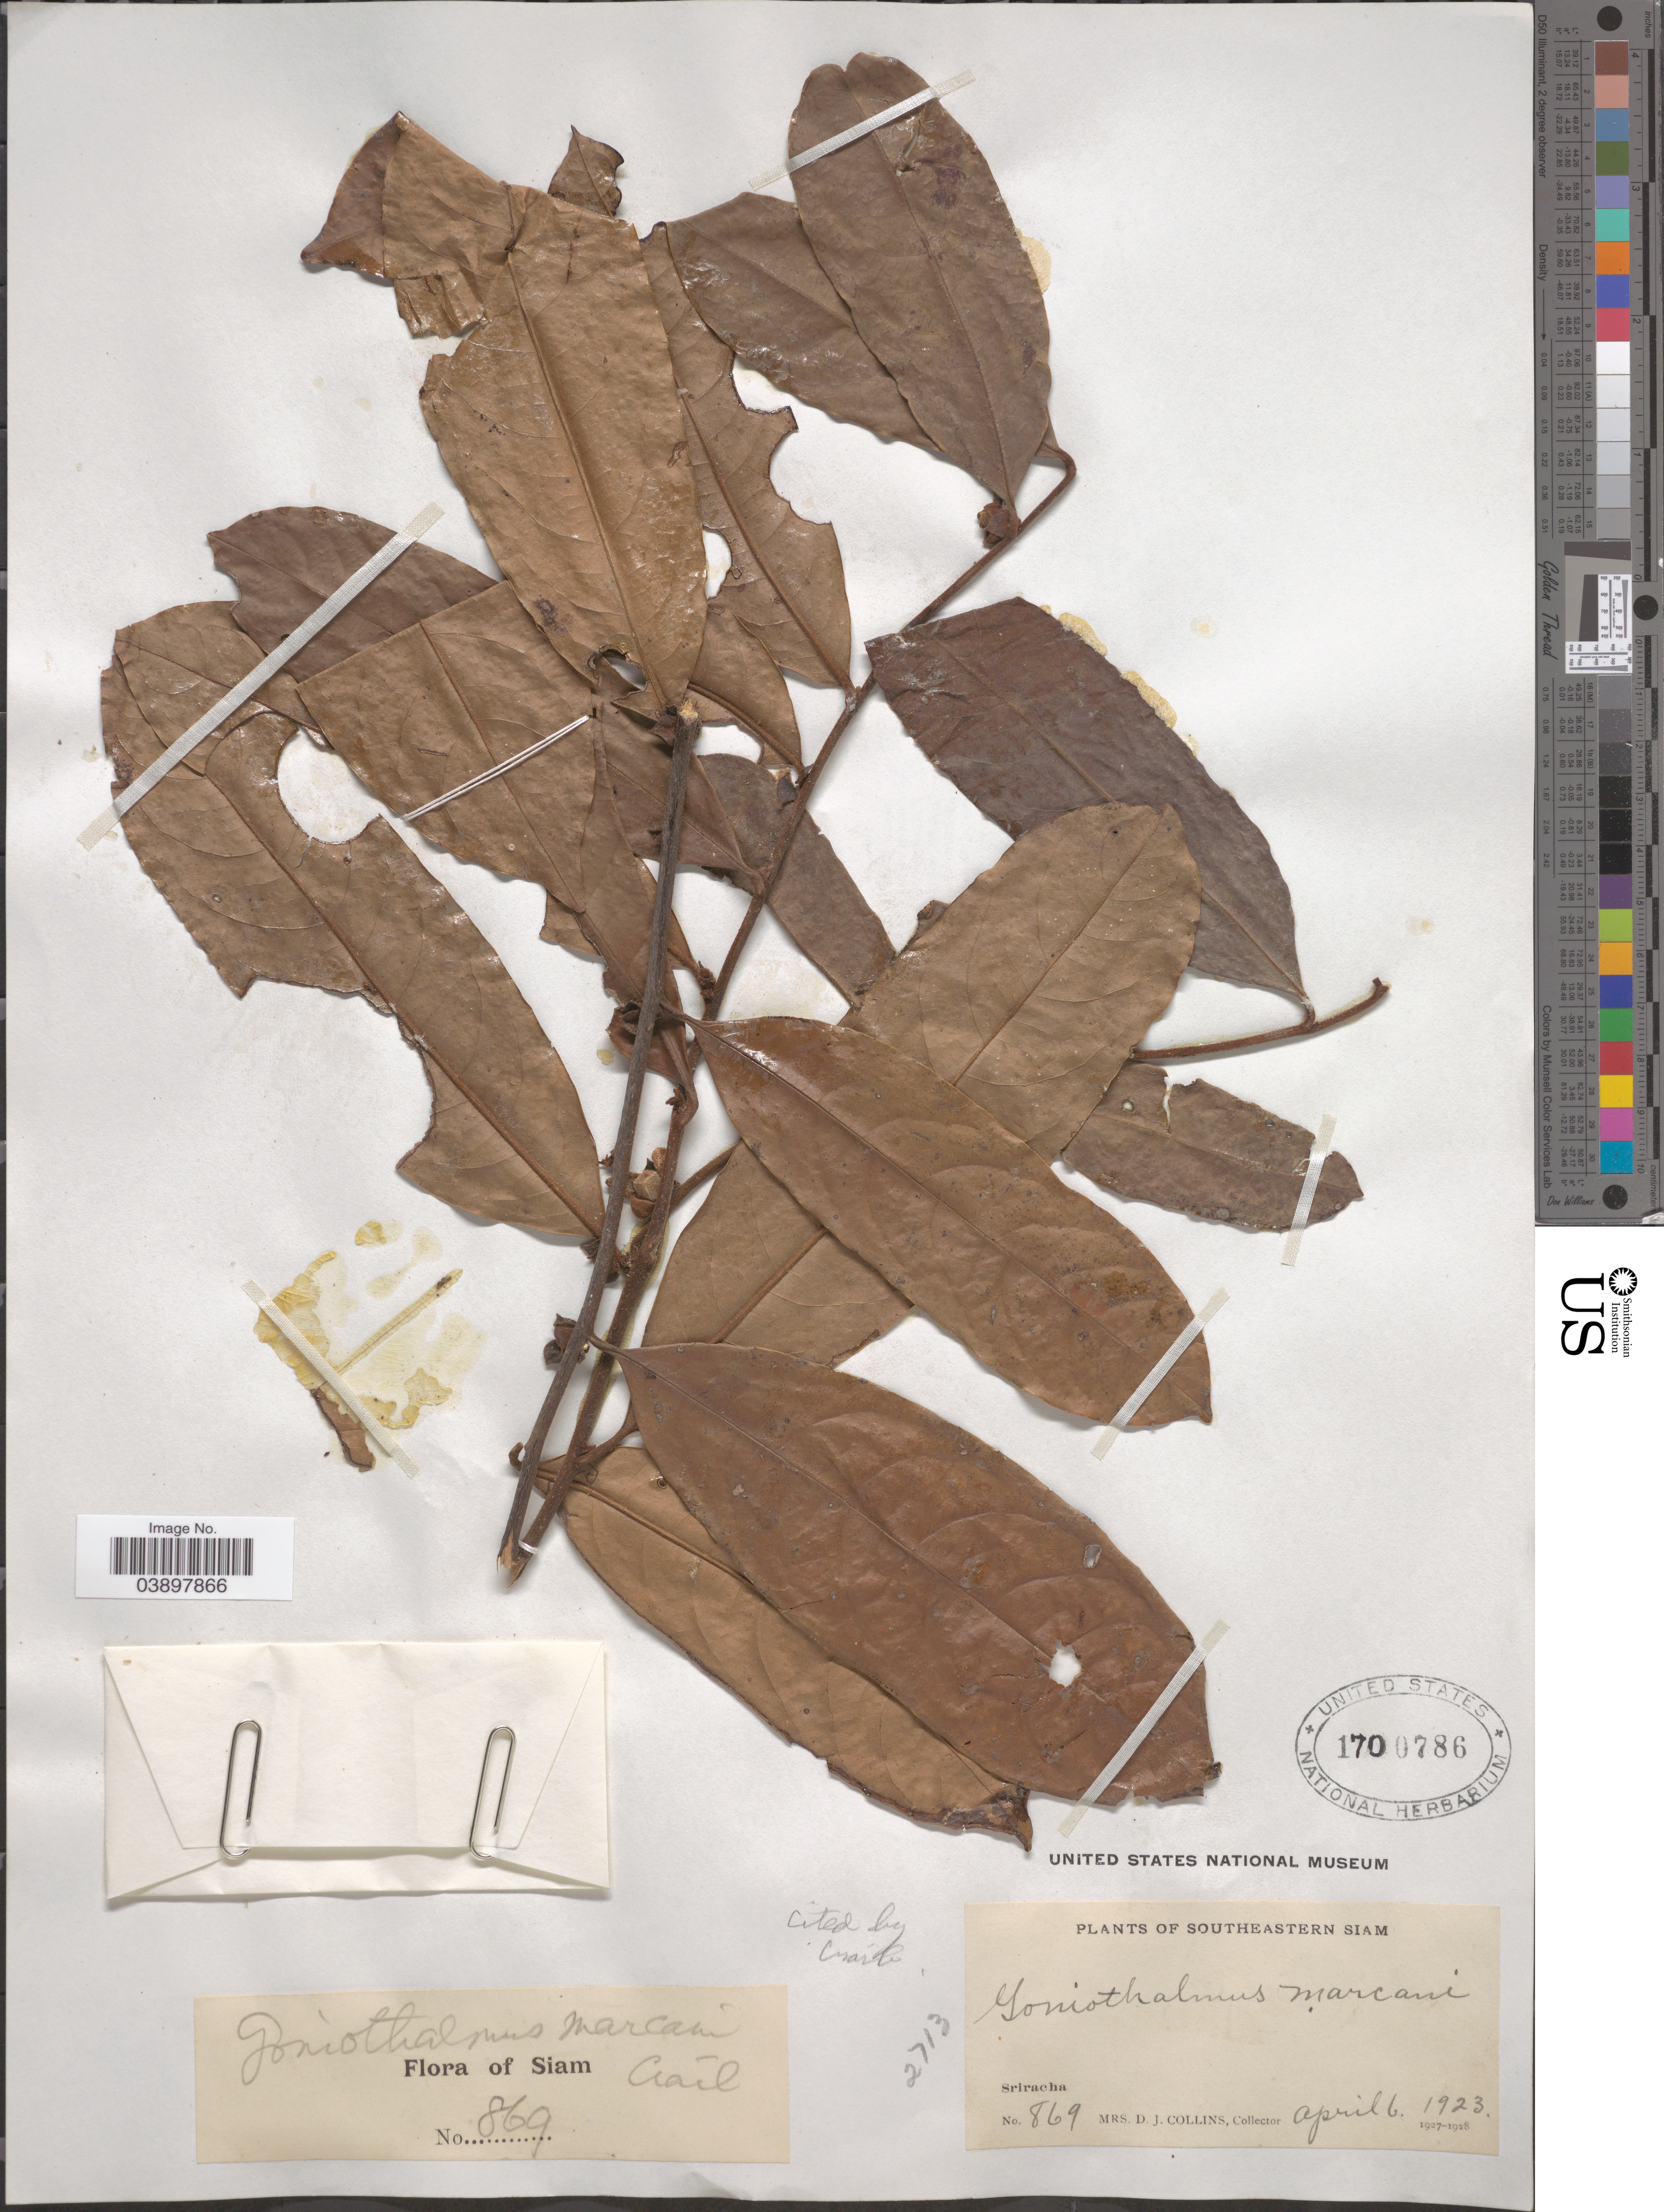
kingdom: Plantae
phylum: Tracheophyta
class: Magnoliopsida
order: Magnoliales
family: Annonaceae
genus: Goniothalamus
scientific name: Goniothalamus marcanii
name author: Craib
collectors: Mrs. D. J. Collins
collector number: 869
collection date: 1923-04-06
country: Thailand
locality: Southeastern Siam. Sriracha.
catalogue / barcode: US 1700786